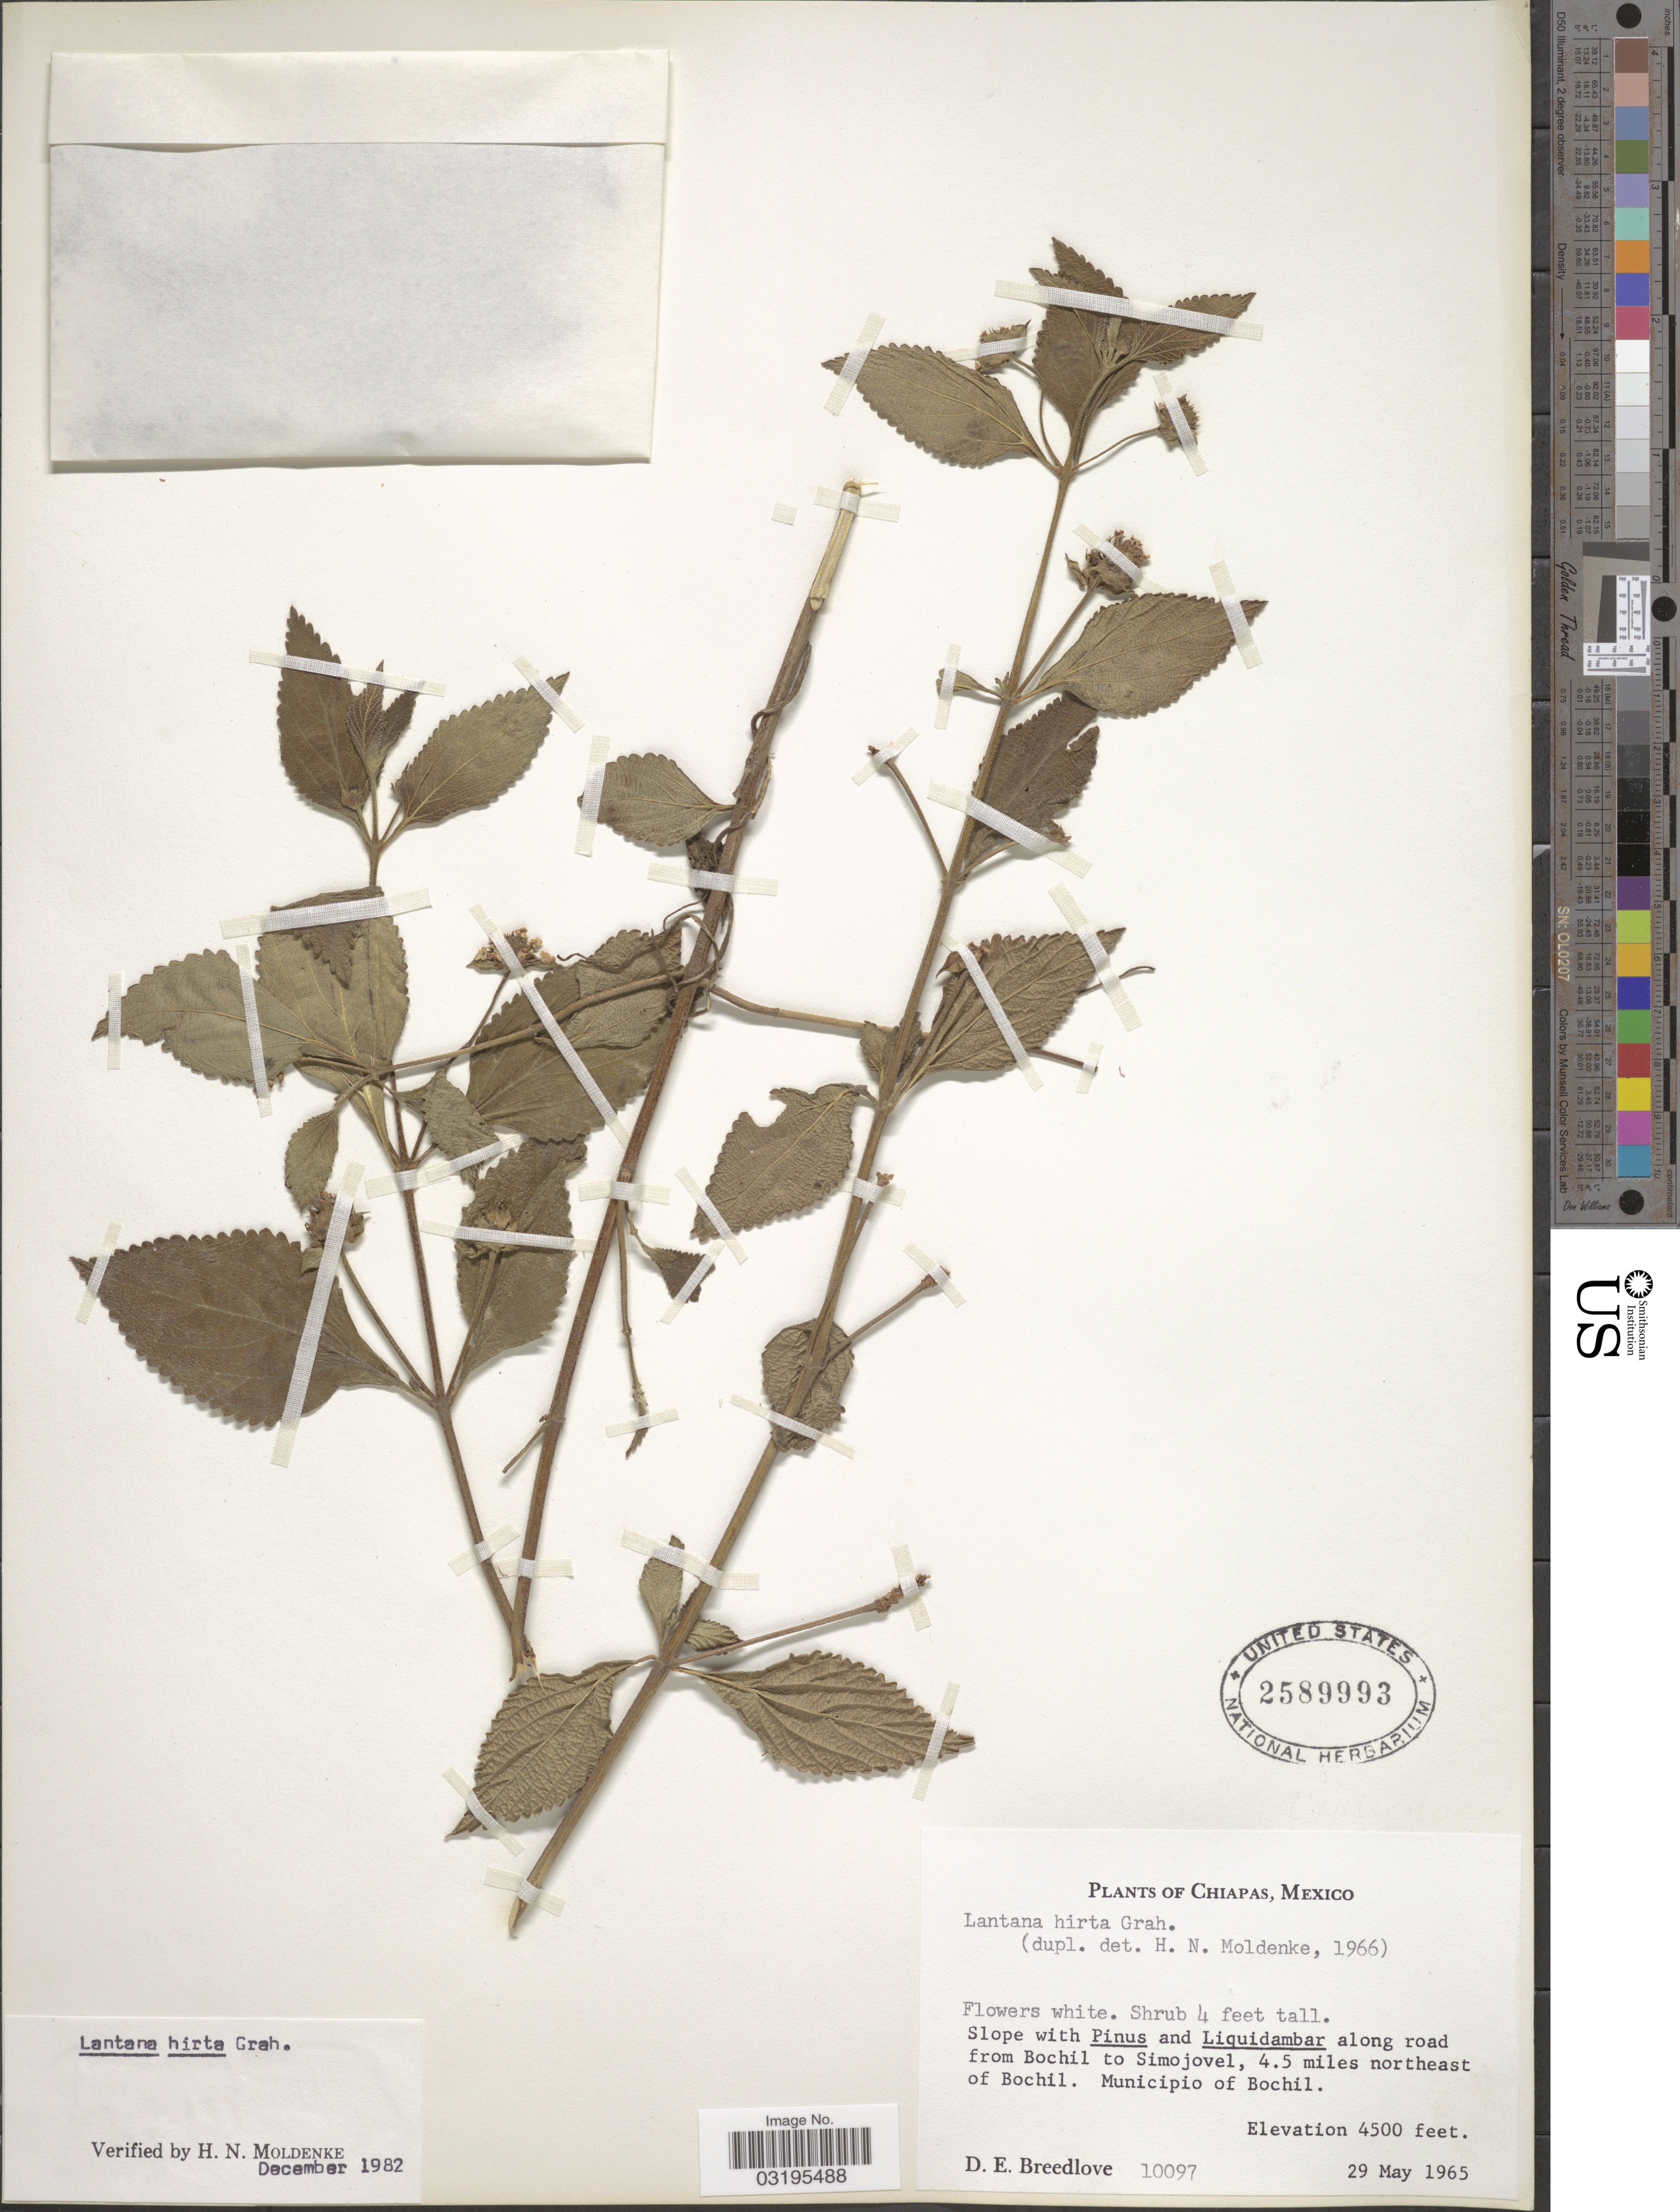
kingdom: Plantae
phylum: Tracheophyta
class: Magnoliopsida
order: Lamiales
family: Verbenaceae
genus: Lantana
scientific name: Lantana hirta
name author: Graham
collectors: D. E. Breedlove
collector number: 10097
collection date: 1965-05-29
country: Mexico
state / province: Chiapas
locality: Along road from Bochil to Simojovel, 4.5 miles northeast of Bochil. Municipio of Bochil.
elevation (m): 1372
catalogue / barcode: US 2589993